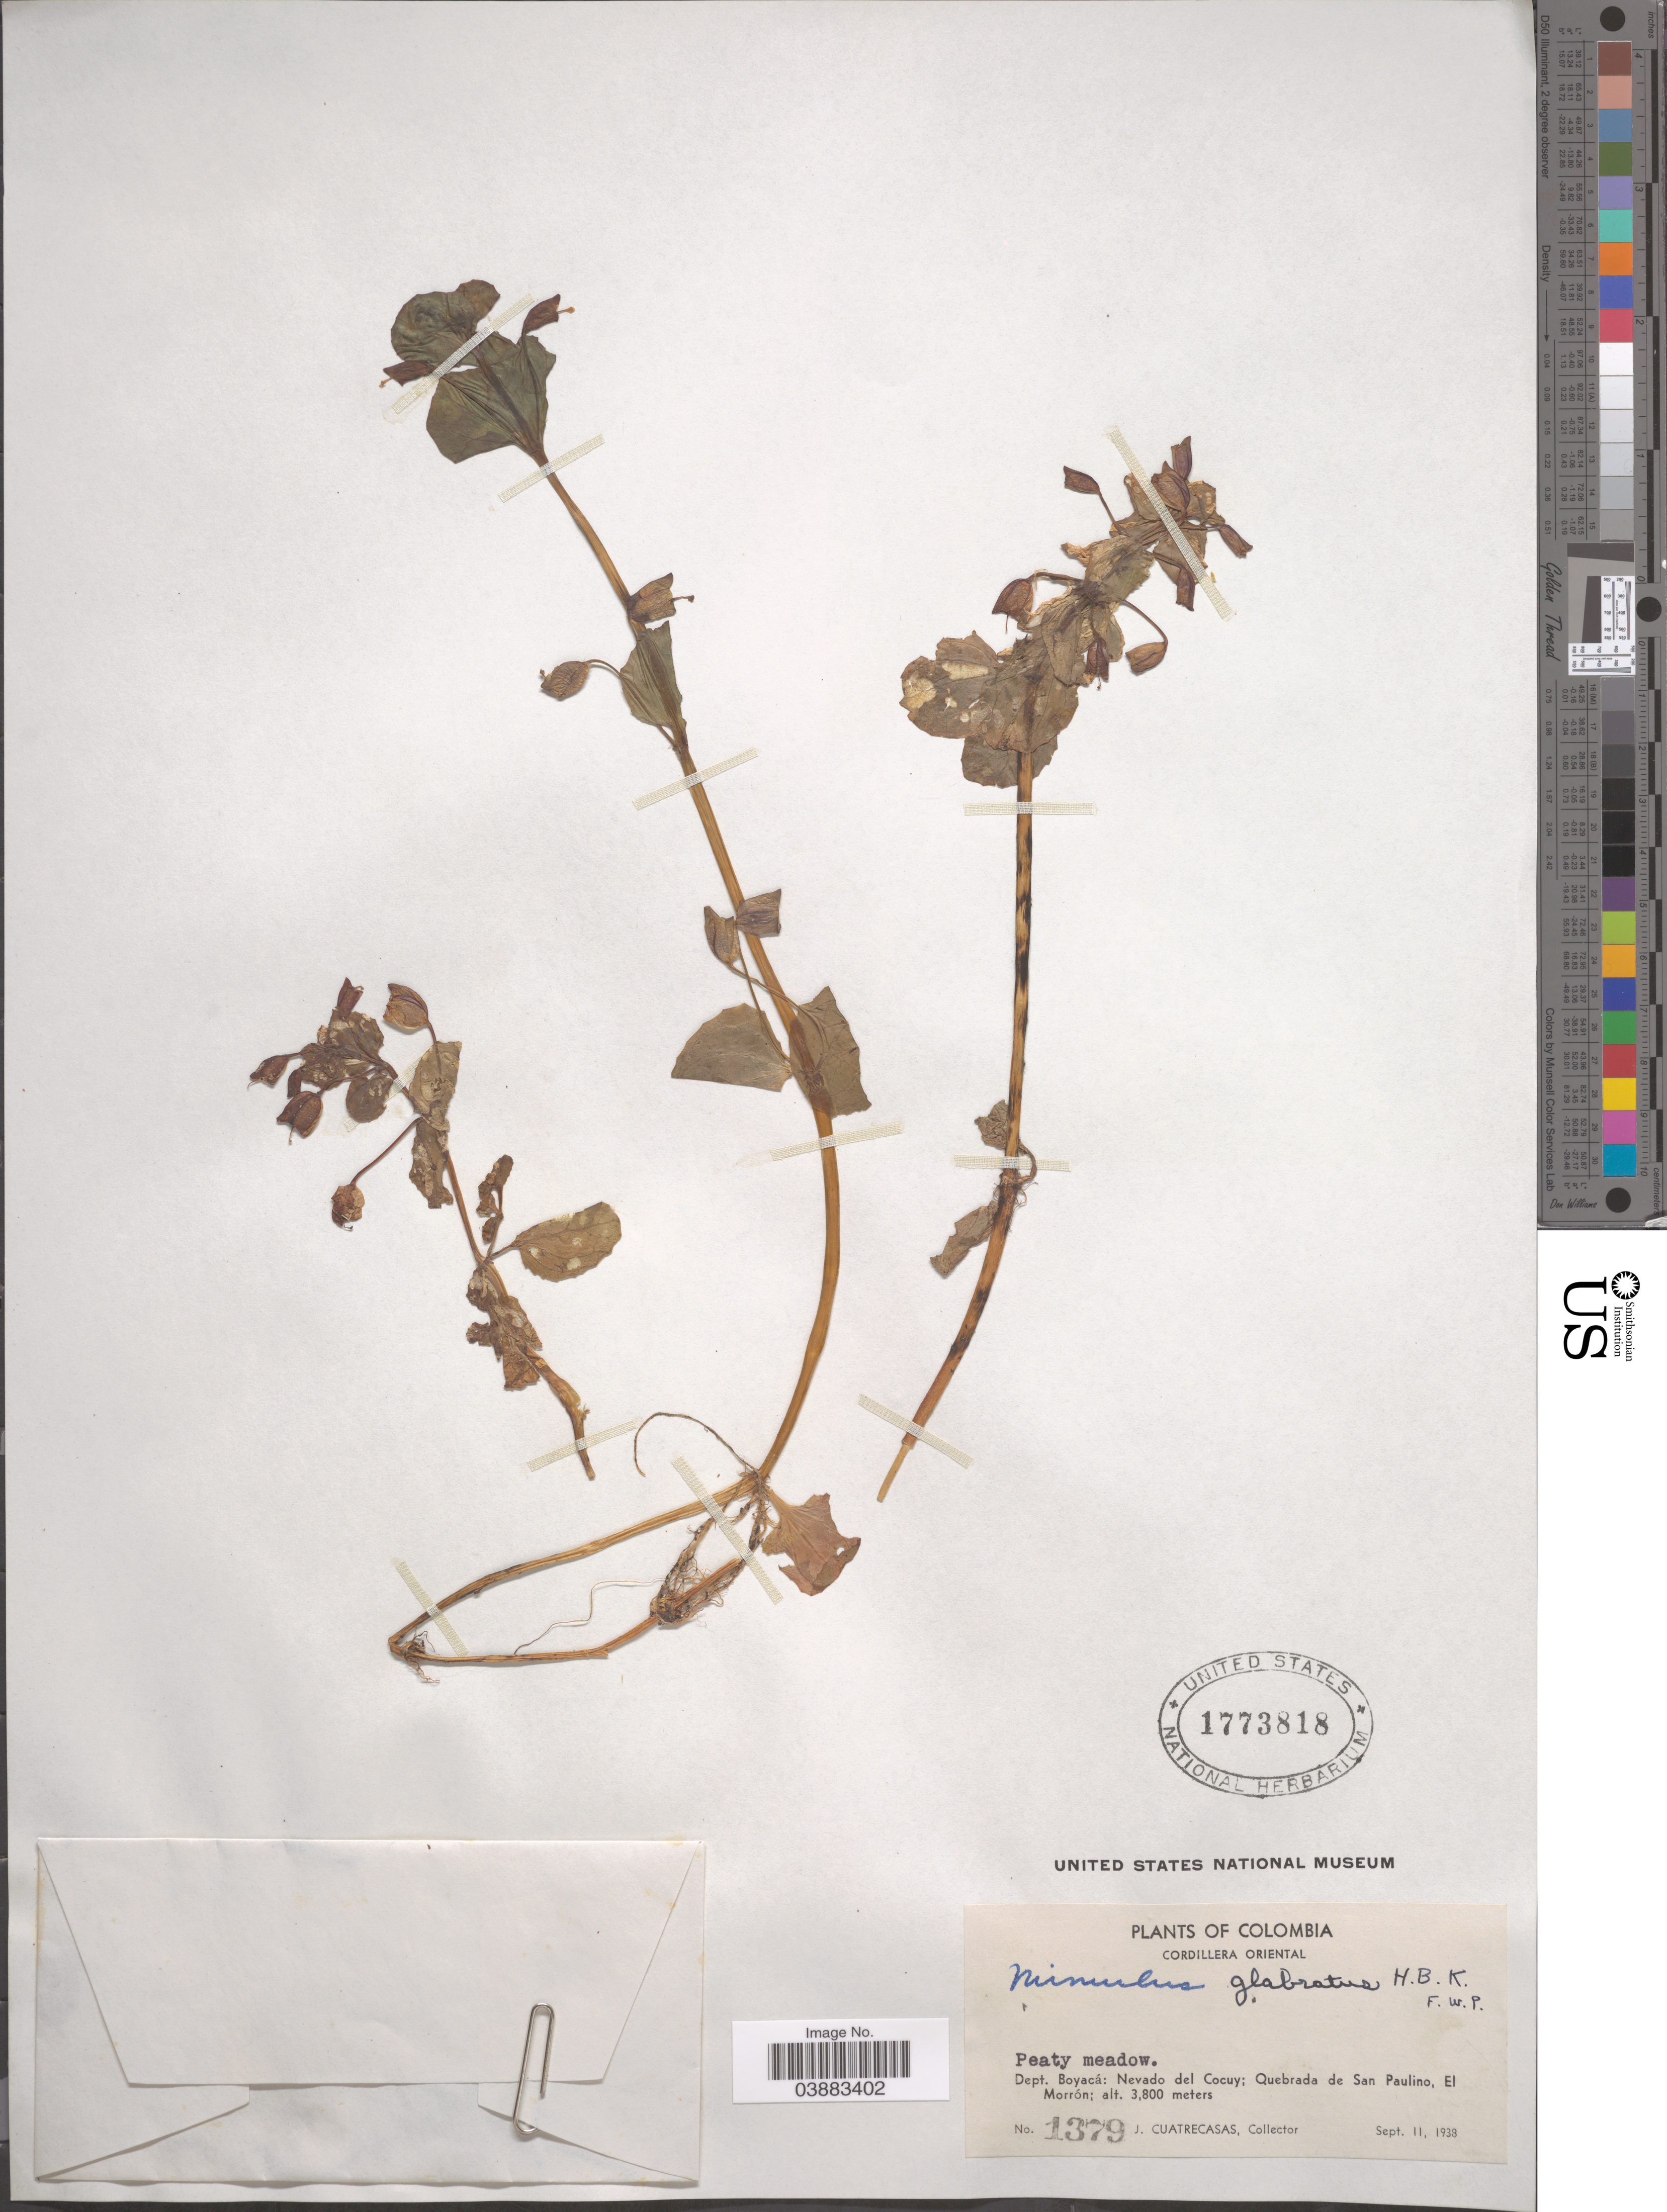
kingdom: Plantae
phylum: Tracheophyta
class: Magnoliopsida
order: Lamiales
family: Phrymaceae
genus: Mimulus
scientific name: Mimulus glabratus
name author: Kunth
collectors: J. Cuatrecasas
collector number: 1379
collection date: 1938-09-11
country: Colombia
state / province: Boyacá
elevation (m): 3800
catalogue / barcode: US 1773818